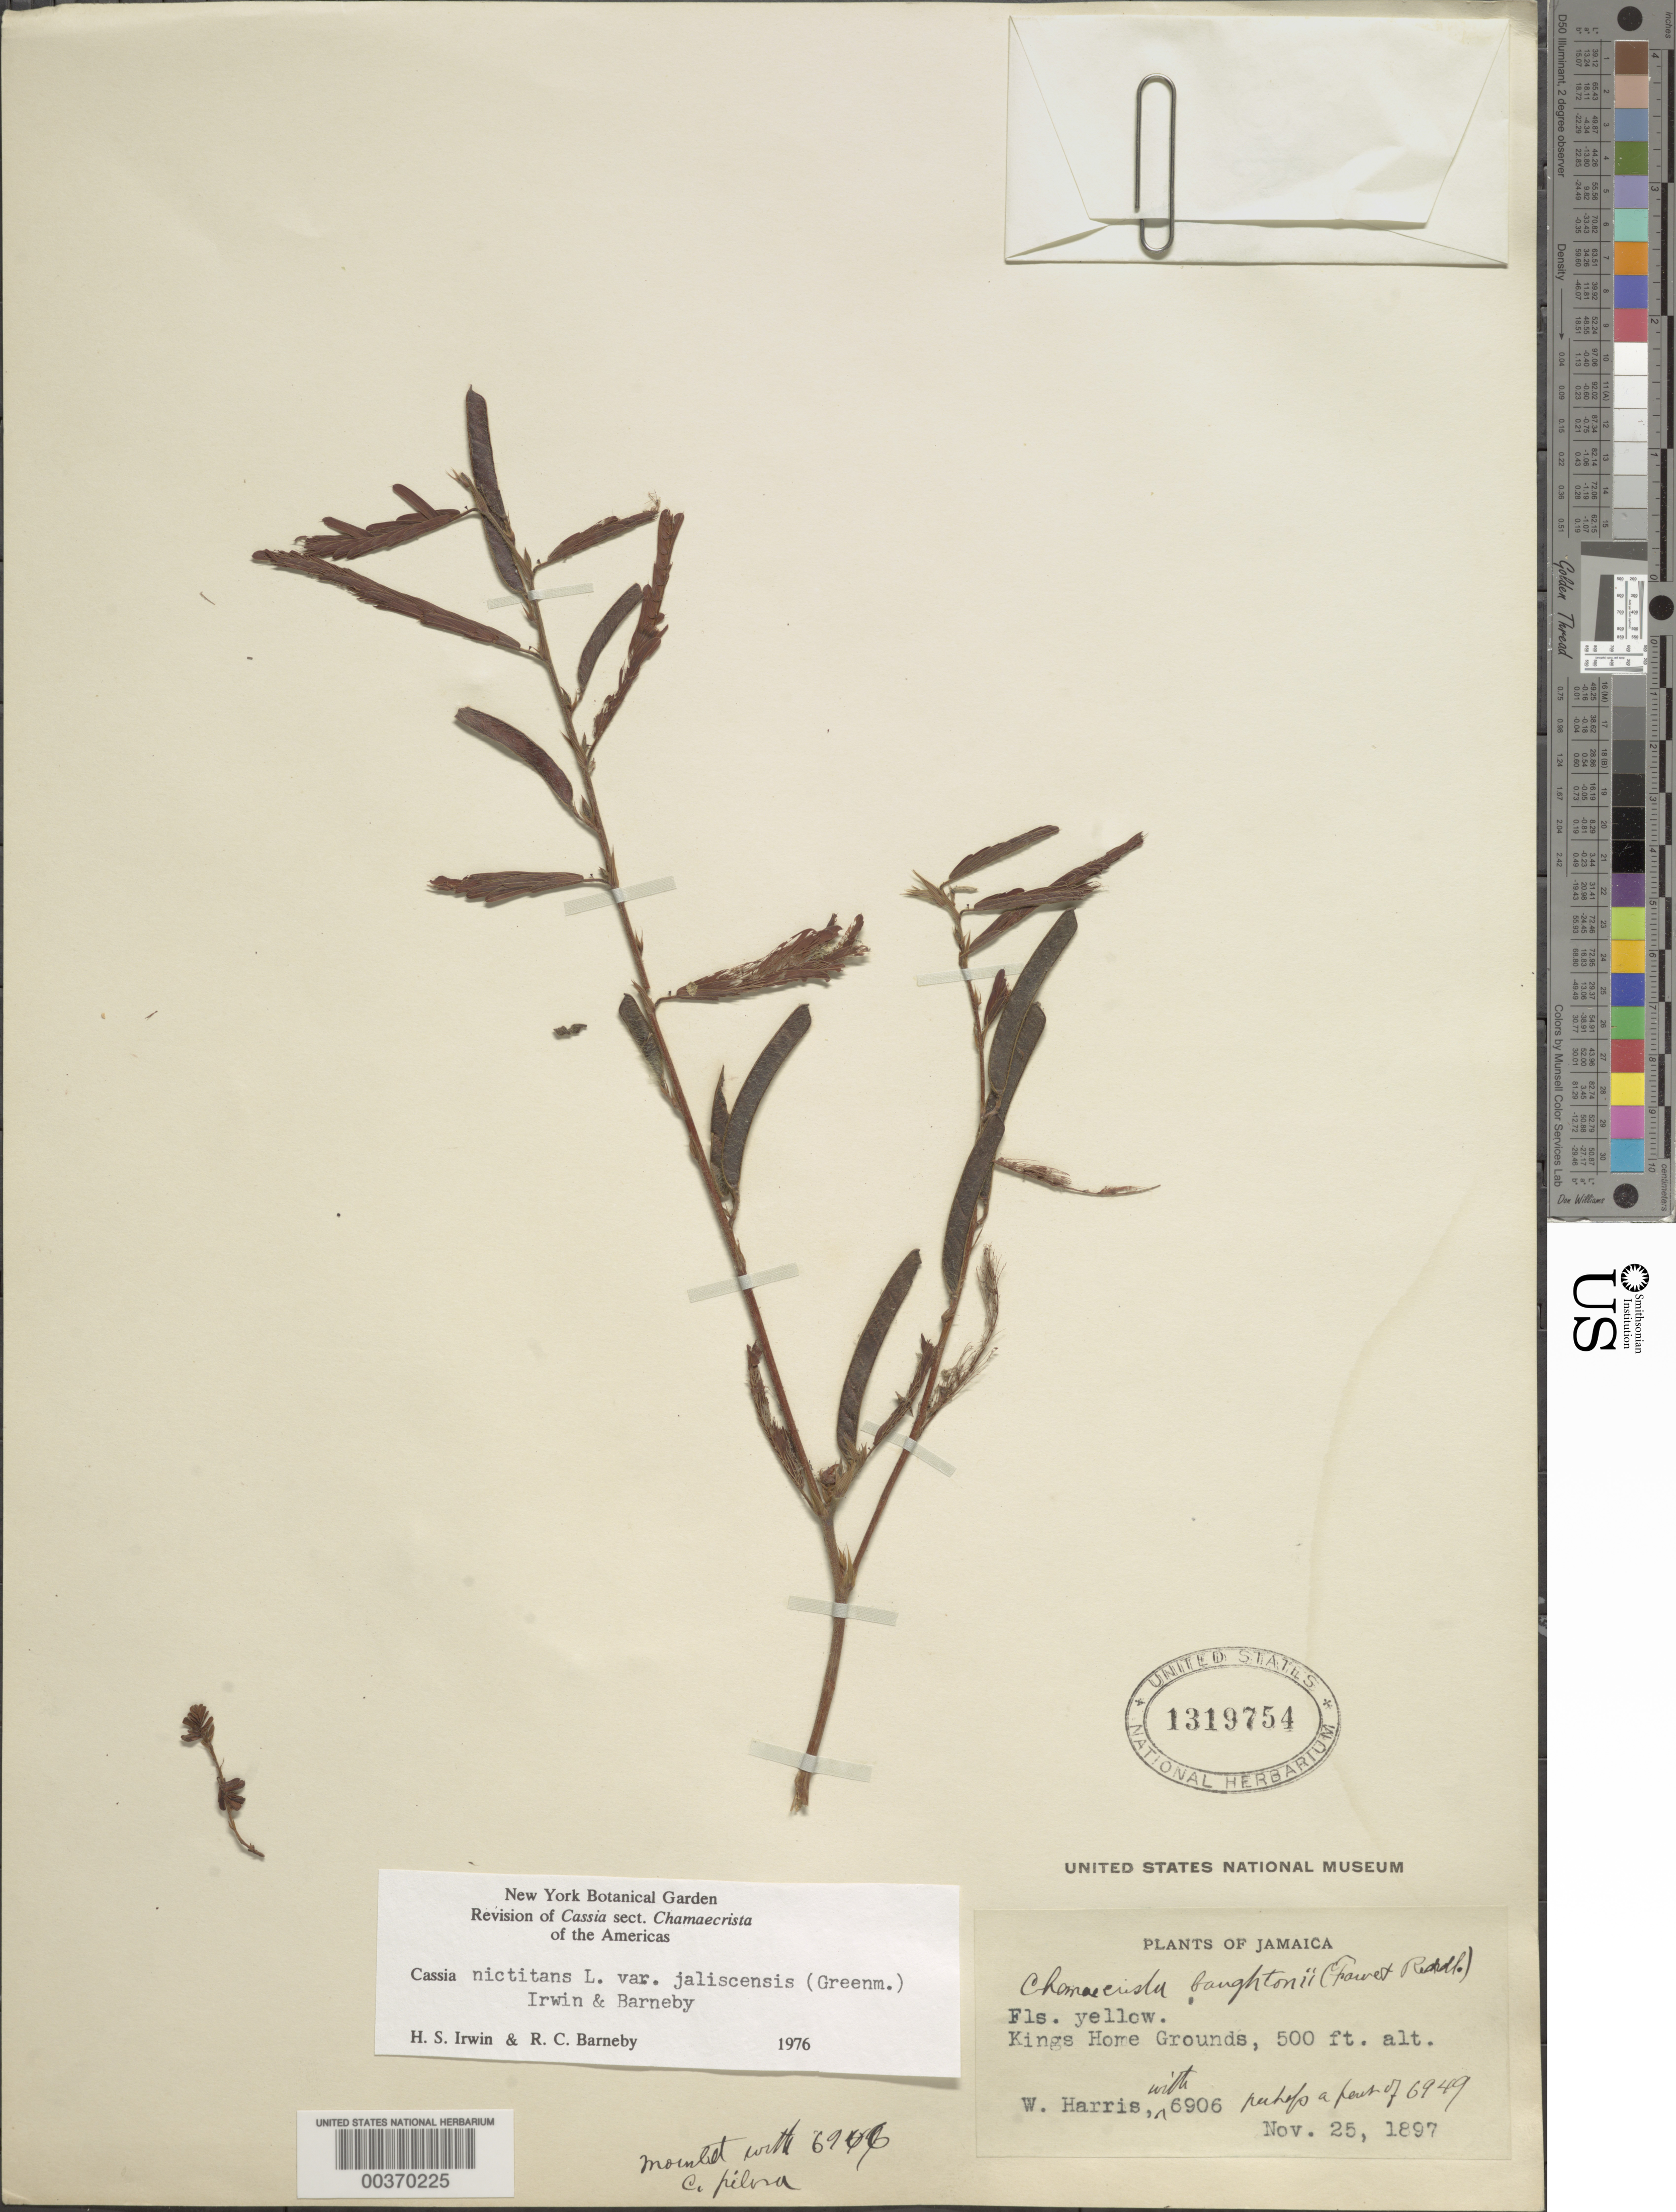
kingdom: Plantae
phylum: Tracheophyta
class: Magnoliopsida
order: Fabales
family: Fabaceae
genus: Chamaecrista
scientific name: Chamaecrista nictitans var. jaliscensis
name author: (Greenm.) H.S. Irwin & Barneby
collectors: W. H. Harris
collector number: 6906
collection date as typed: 25 Nov 1897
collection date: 1897-11-25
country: Jamaica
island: Greater Antilles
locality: Kings home grounds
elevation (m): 152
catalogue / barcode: US 1319754